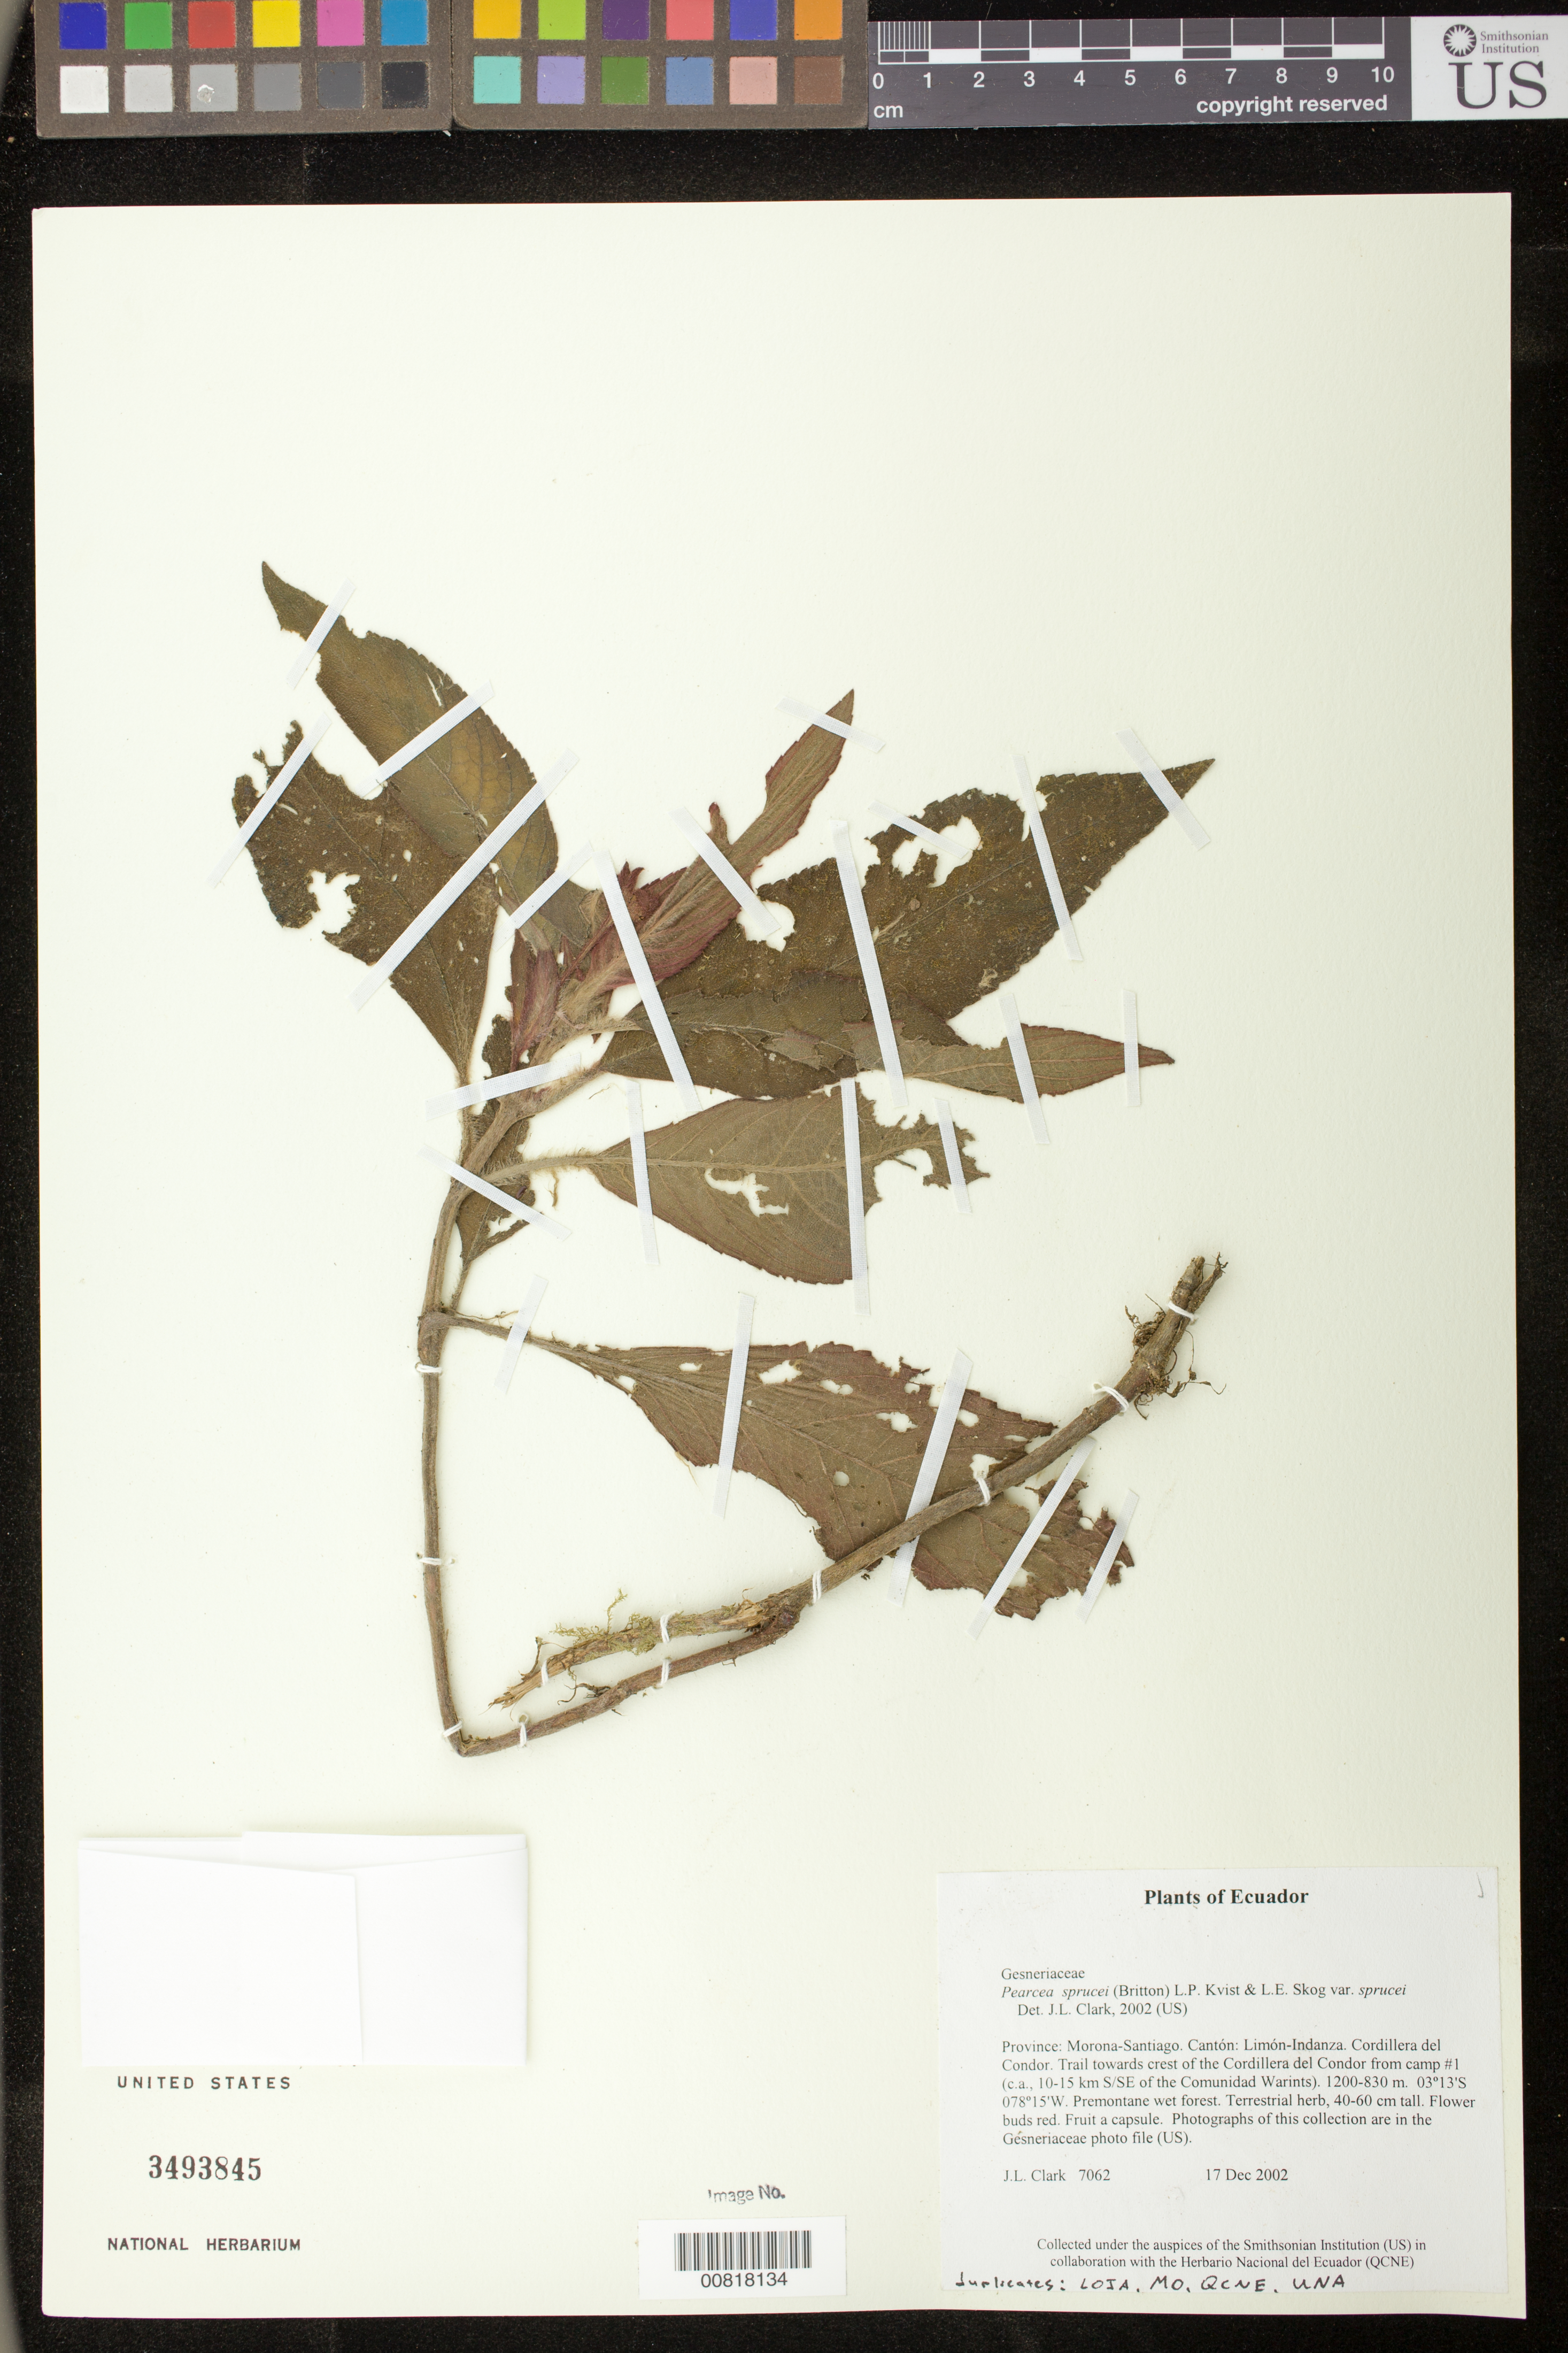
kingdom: Plantae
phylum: Tracheophyta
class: Magnoliopsida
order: Lamiales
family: Gesneriaceae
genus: Pearcea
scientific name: Pearcea sprucei var. sprucei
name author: (Britton ex Rusby) L.P. Kvist & L.E. Skog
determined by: Clark, J. L., (SEL), The Marie Selby Botanical Garden (UNITED STATES)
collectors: J. L. Clark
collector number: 7062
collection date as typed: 17 Dec 2002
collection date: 2002-12-17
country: Ecuador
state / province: Morona-Santiago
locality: Limón-Indanza. Cordillera del Condor. Trail towards crest of the Cordillera del Condor from camp #1 (c.a., 10-15 km S/SE of the Comunidad Warints).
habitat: Premontane wet forest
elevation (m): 1200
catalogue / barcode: US 3493845